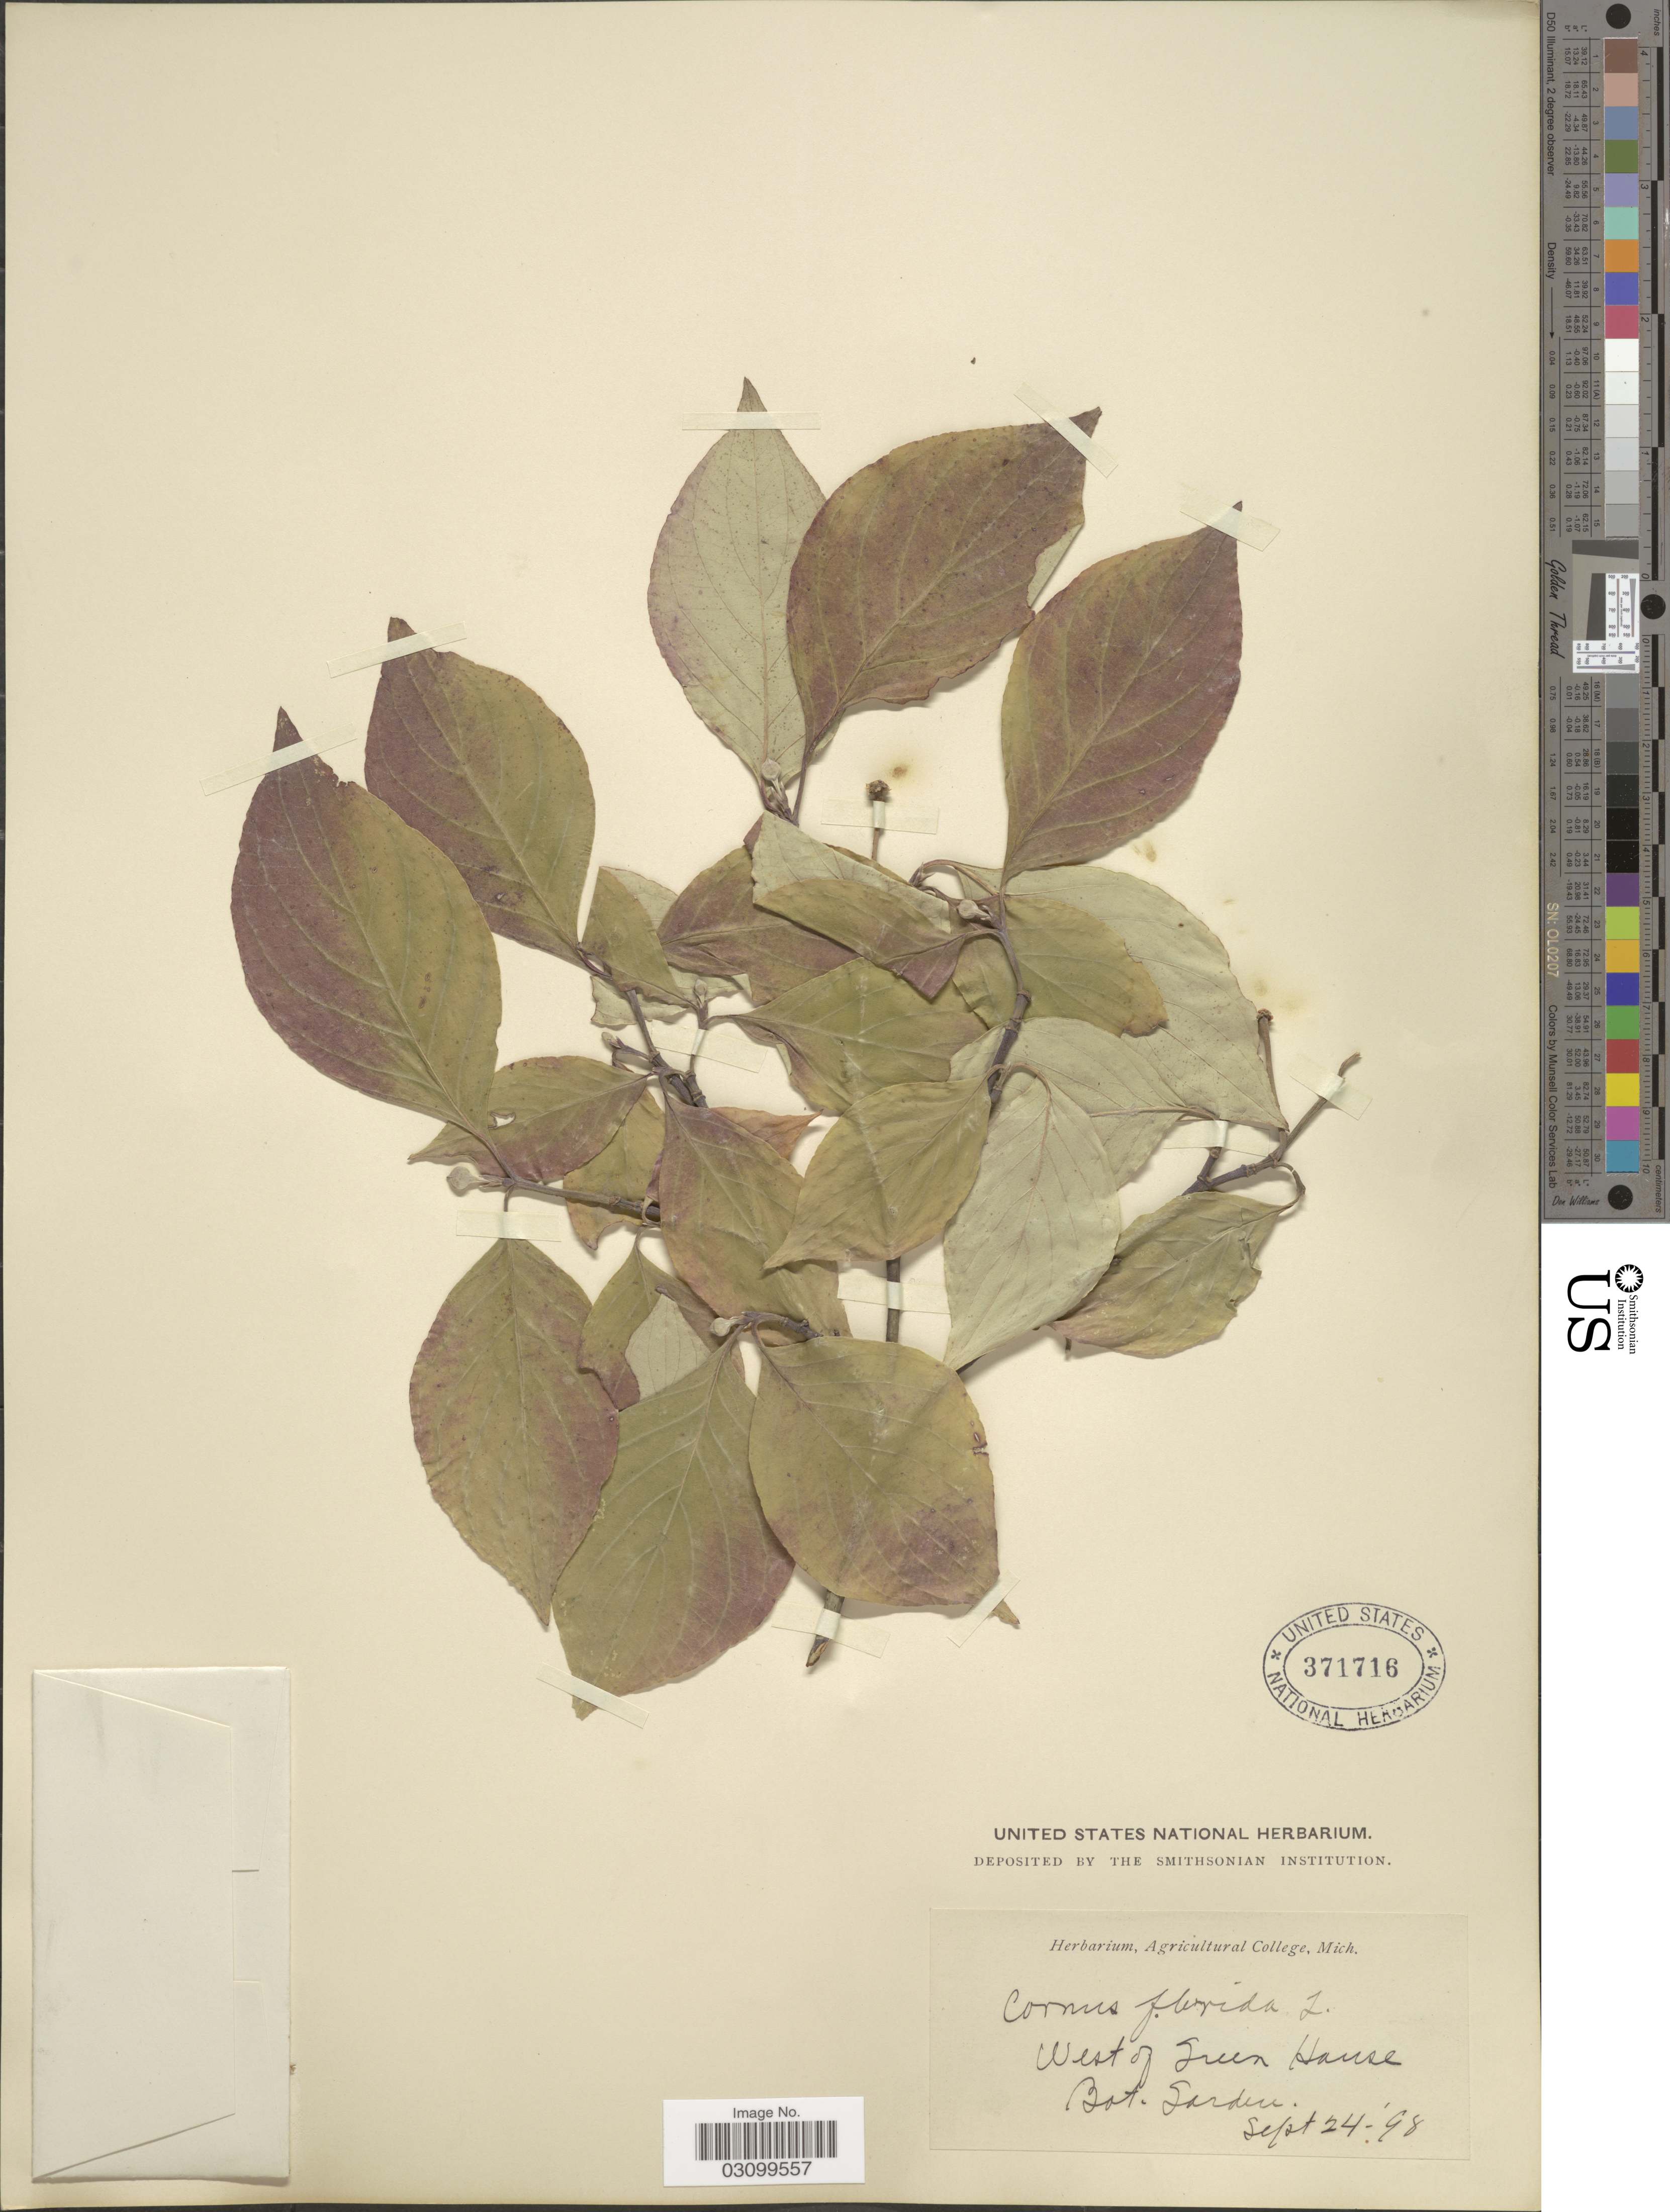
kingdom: Plantae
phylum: Tracheophyta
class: Magnoliopsida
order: Cornales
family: Cornaceae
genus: Cornus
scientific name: Cornus florida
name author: L.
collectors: ex herb. Agricultural College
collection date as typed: Transcribed d/m/y: 24/9/98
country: United States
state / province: Michigan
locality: West of Green House Bot. Garden.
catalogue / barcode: US 371716